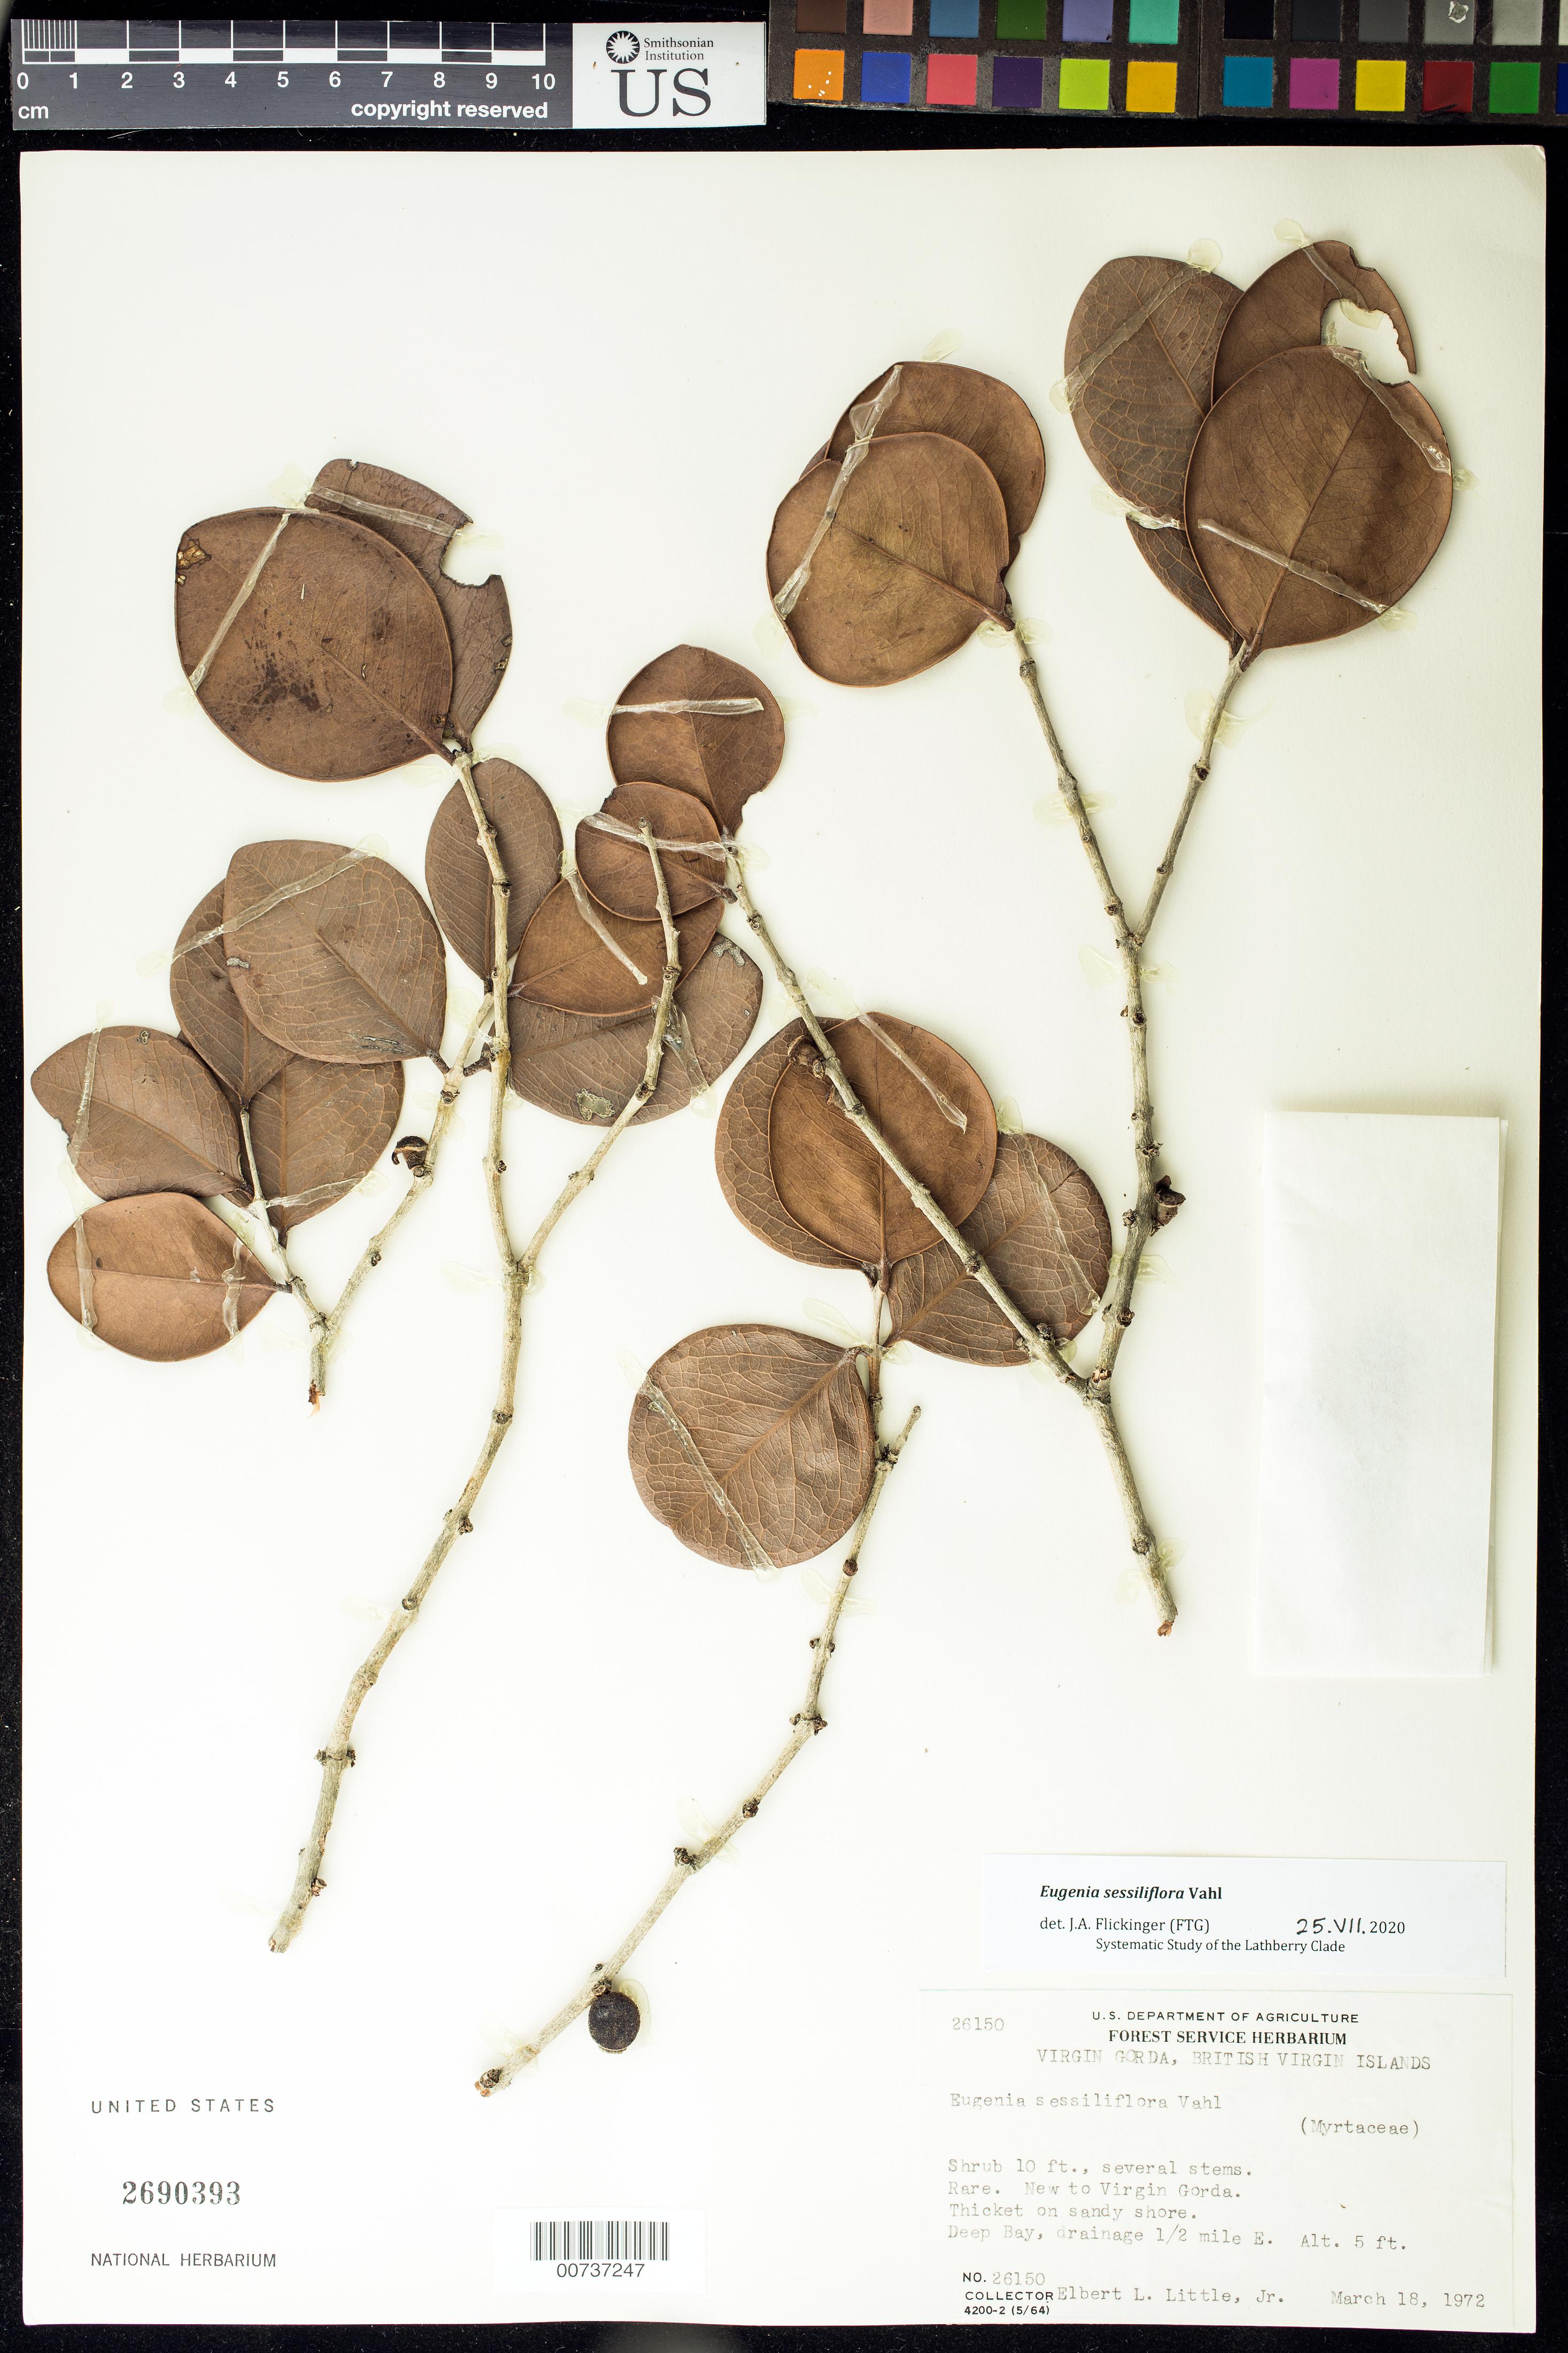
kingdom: Plantae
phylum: Tracheophyta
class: Magnoliopsida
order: Myrtales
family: Myrtaceae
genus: Eugenia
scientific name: Eugenia sessiliflora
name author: Vahl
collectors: E. L. Little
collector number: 26150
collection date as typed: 18 Mar 1972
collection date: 1972-03-18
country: British Virgin Islands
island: Virgin Gorda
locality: Deep Bay, drainage 1/2 mile East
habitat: Thicket on sandy shore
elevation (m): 2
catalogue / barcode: US 2690393